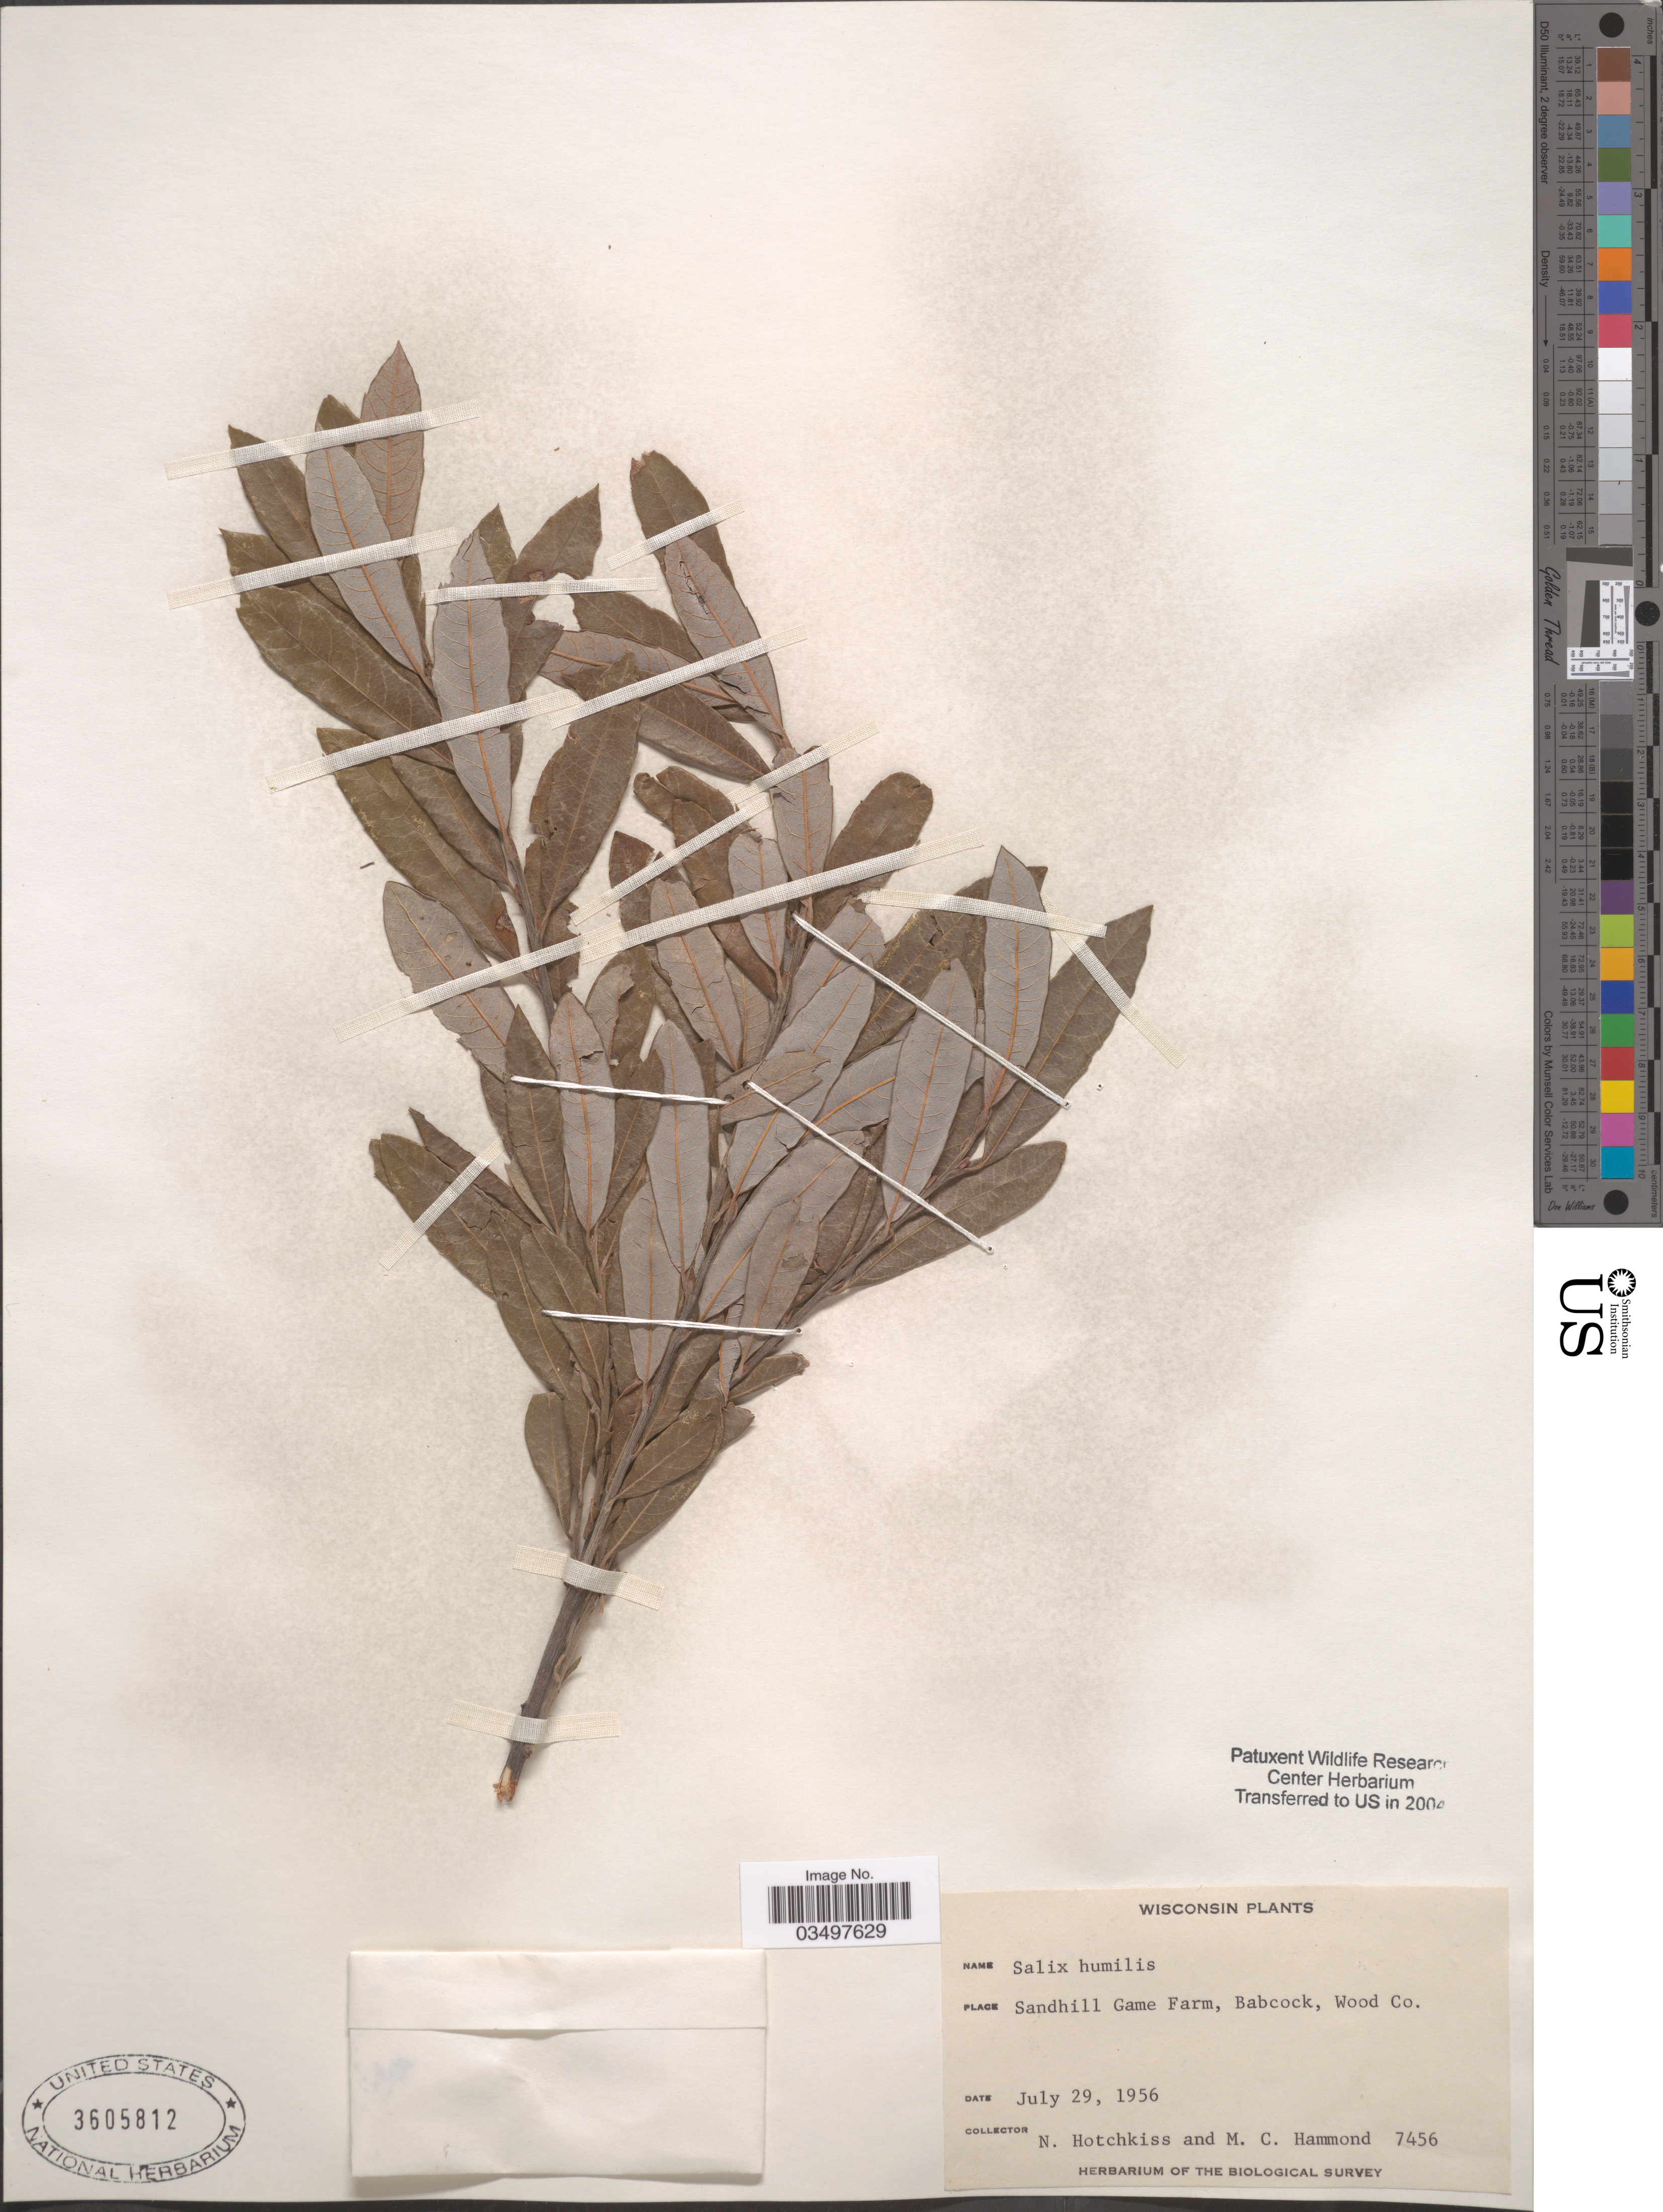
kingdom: Plantae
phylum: Tracheophyta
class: Magnoliopsida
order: Malpighiales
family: Salicaceae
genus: Salix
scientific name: Salix humilis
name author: Marshall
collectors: N. Hotchkiss & M. Hammond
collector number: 7456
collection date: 1956-07-29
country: United States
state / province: Wisconsin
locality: Sandhill Game Farm, Babcock, Wood Co.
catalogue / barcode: US 3605812